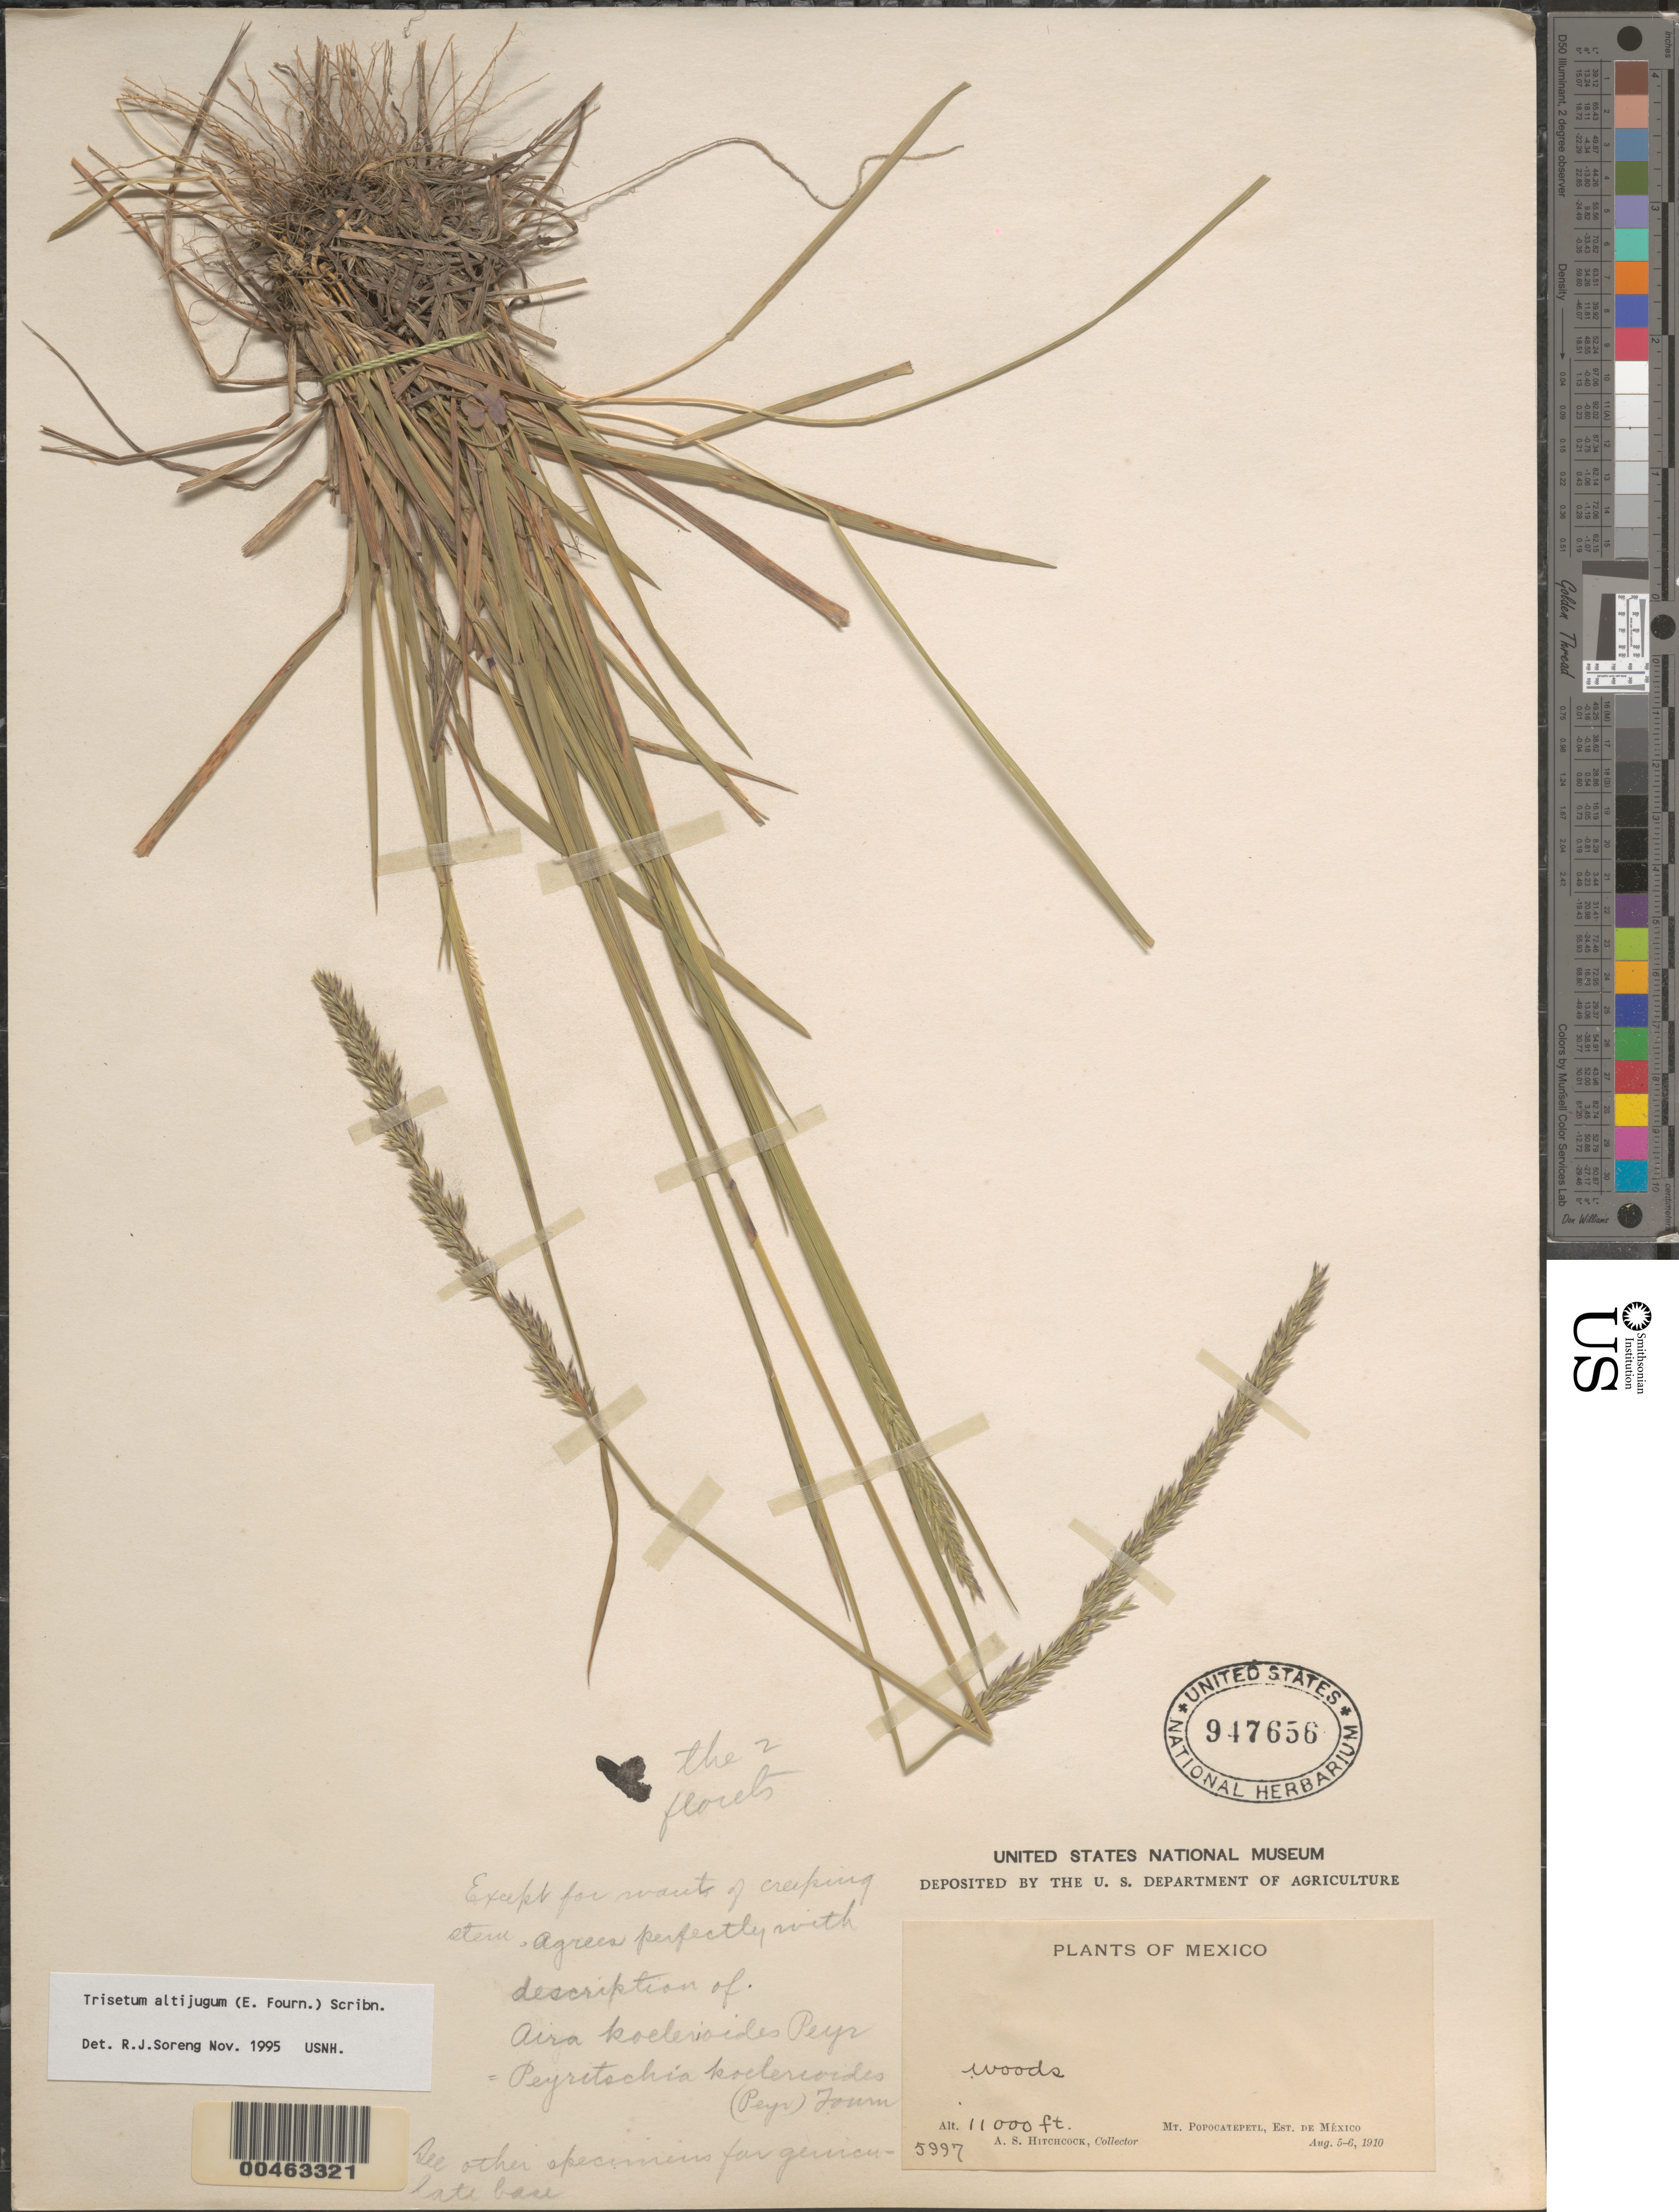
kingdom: Plantae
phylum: Tracheophyta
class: Liliopsida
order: Poales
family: Poaceae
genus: Trisetum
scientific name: Trisetum altijugum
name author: (E. Fourn.) Scribn.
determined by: Soreng, Robert J., Research Associate (BOT), Smithsonian Institution - National Museum of Natural History (UNITED STATES)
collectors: A. S. Hitchcock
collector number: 5997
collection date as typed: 5 Aug 1910 to 6 Aug 1910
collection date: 1910-08-05/1910-08-06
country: Mexico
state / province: México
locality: Mt. Popocatepetl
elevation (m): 3353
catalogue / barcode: US 947656